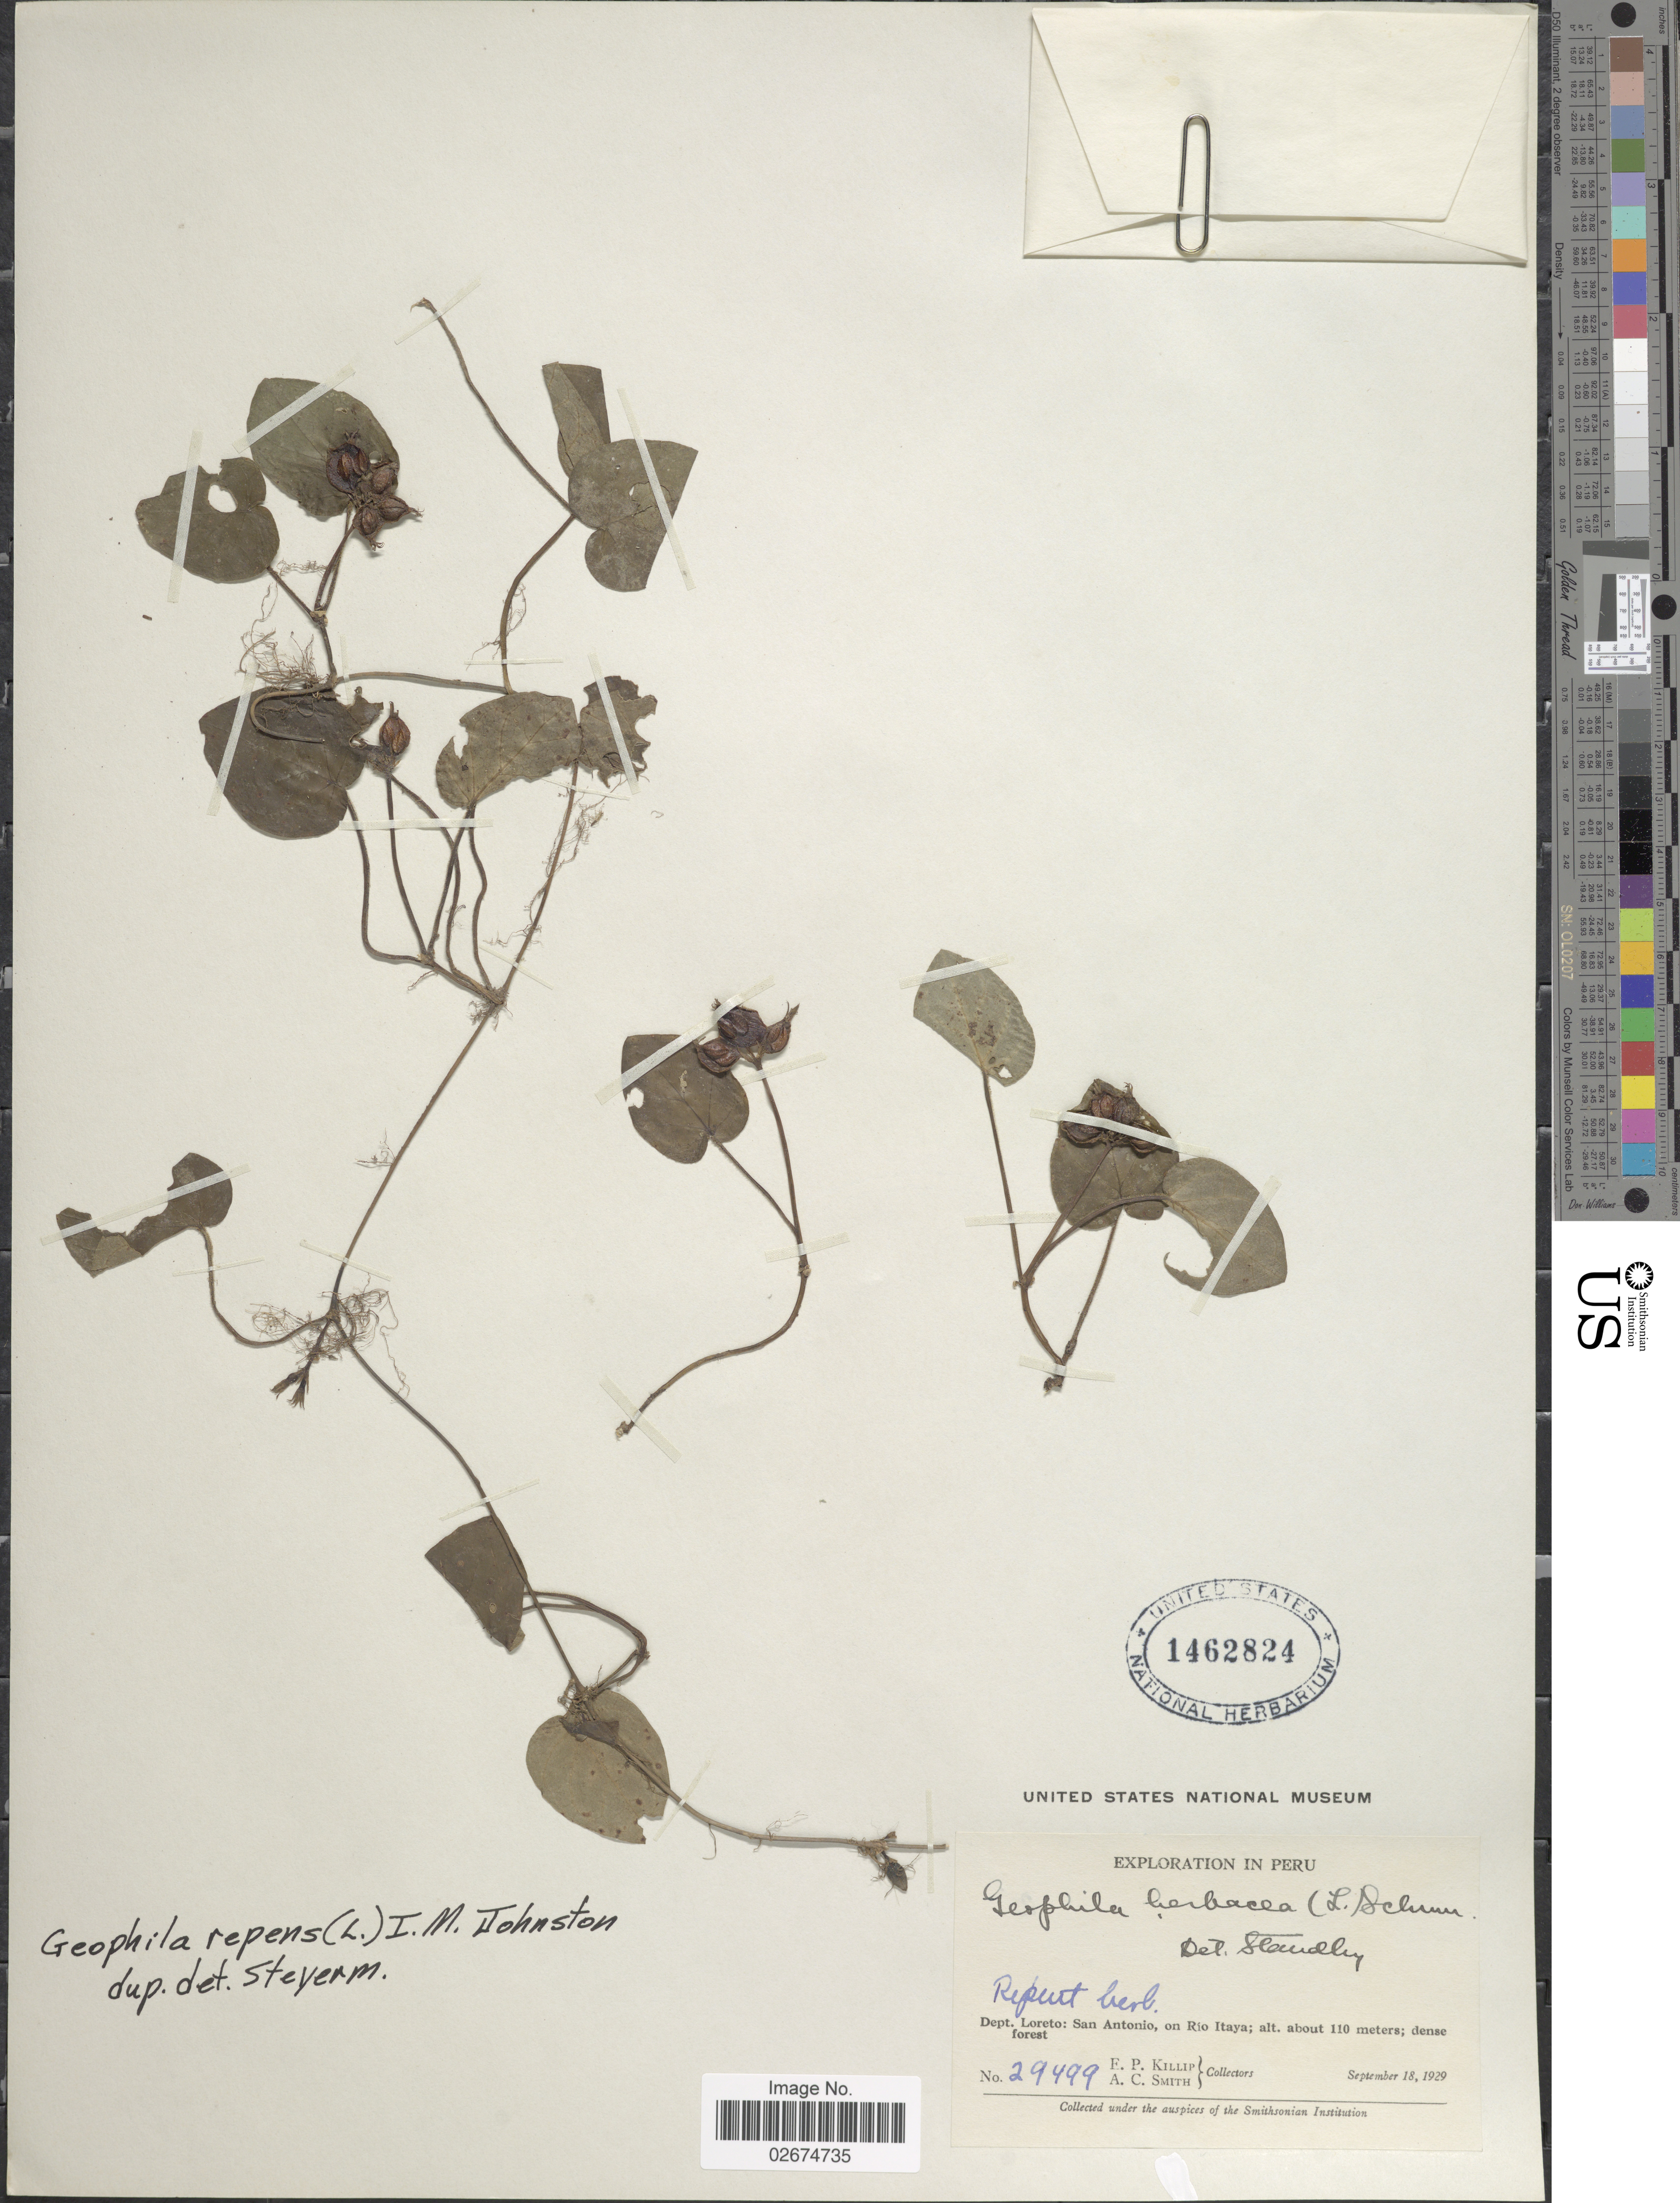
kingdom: Plantae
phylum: Tracheophyta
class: Magnoliopsida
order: Gentianales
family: Rubiaceae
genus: Carinta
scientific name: Carinta repens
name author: (L.) L.B. Sm. & Downs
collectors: E. P. Killip & A. C. Smith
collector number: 29499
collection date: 1929-09-18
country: Peru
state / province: Loreto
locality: Dept. Loreto: San Antonio, on Rio Itaya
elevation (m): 110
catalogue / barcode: US 1462824